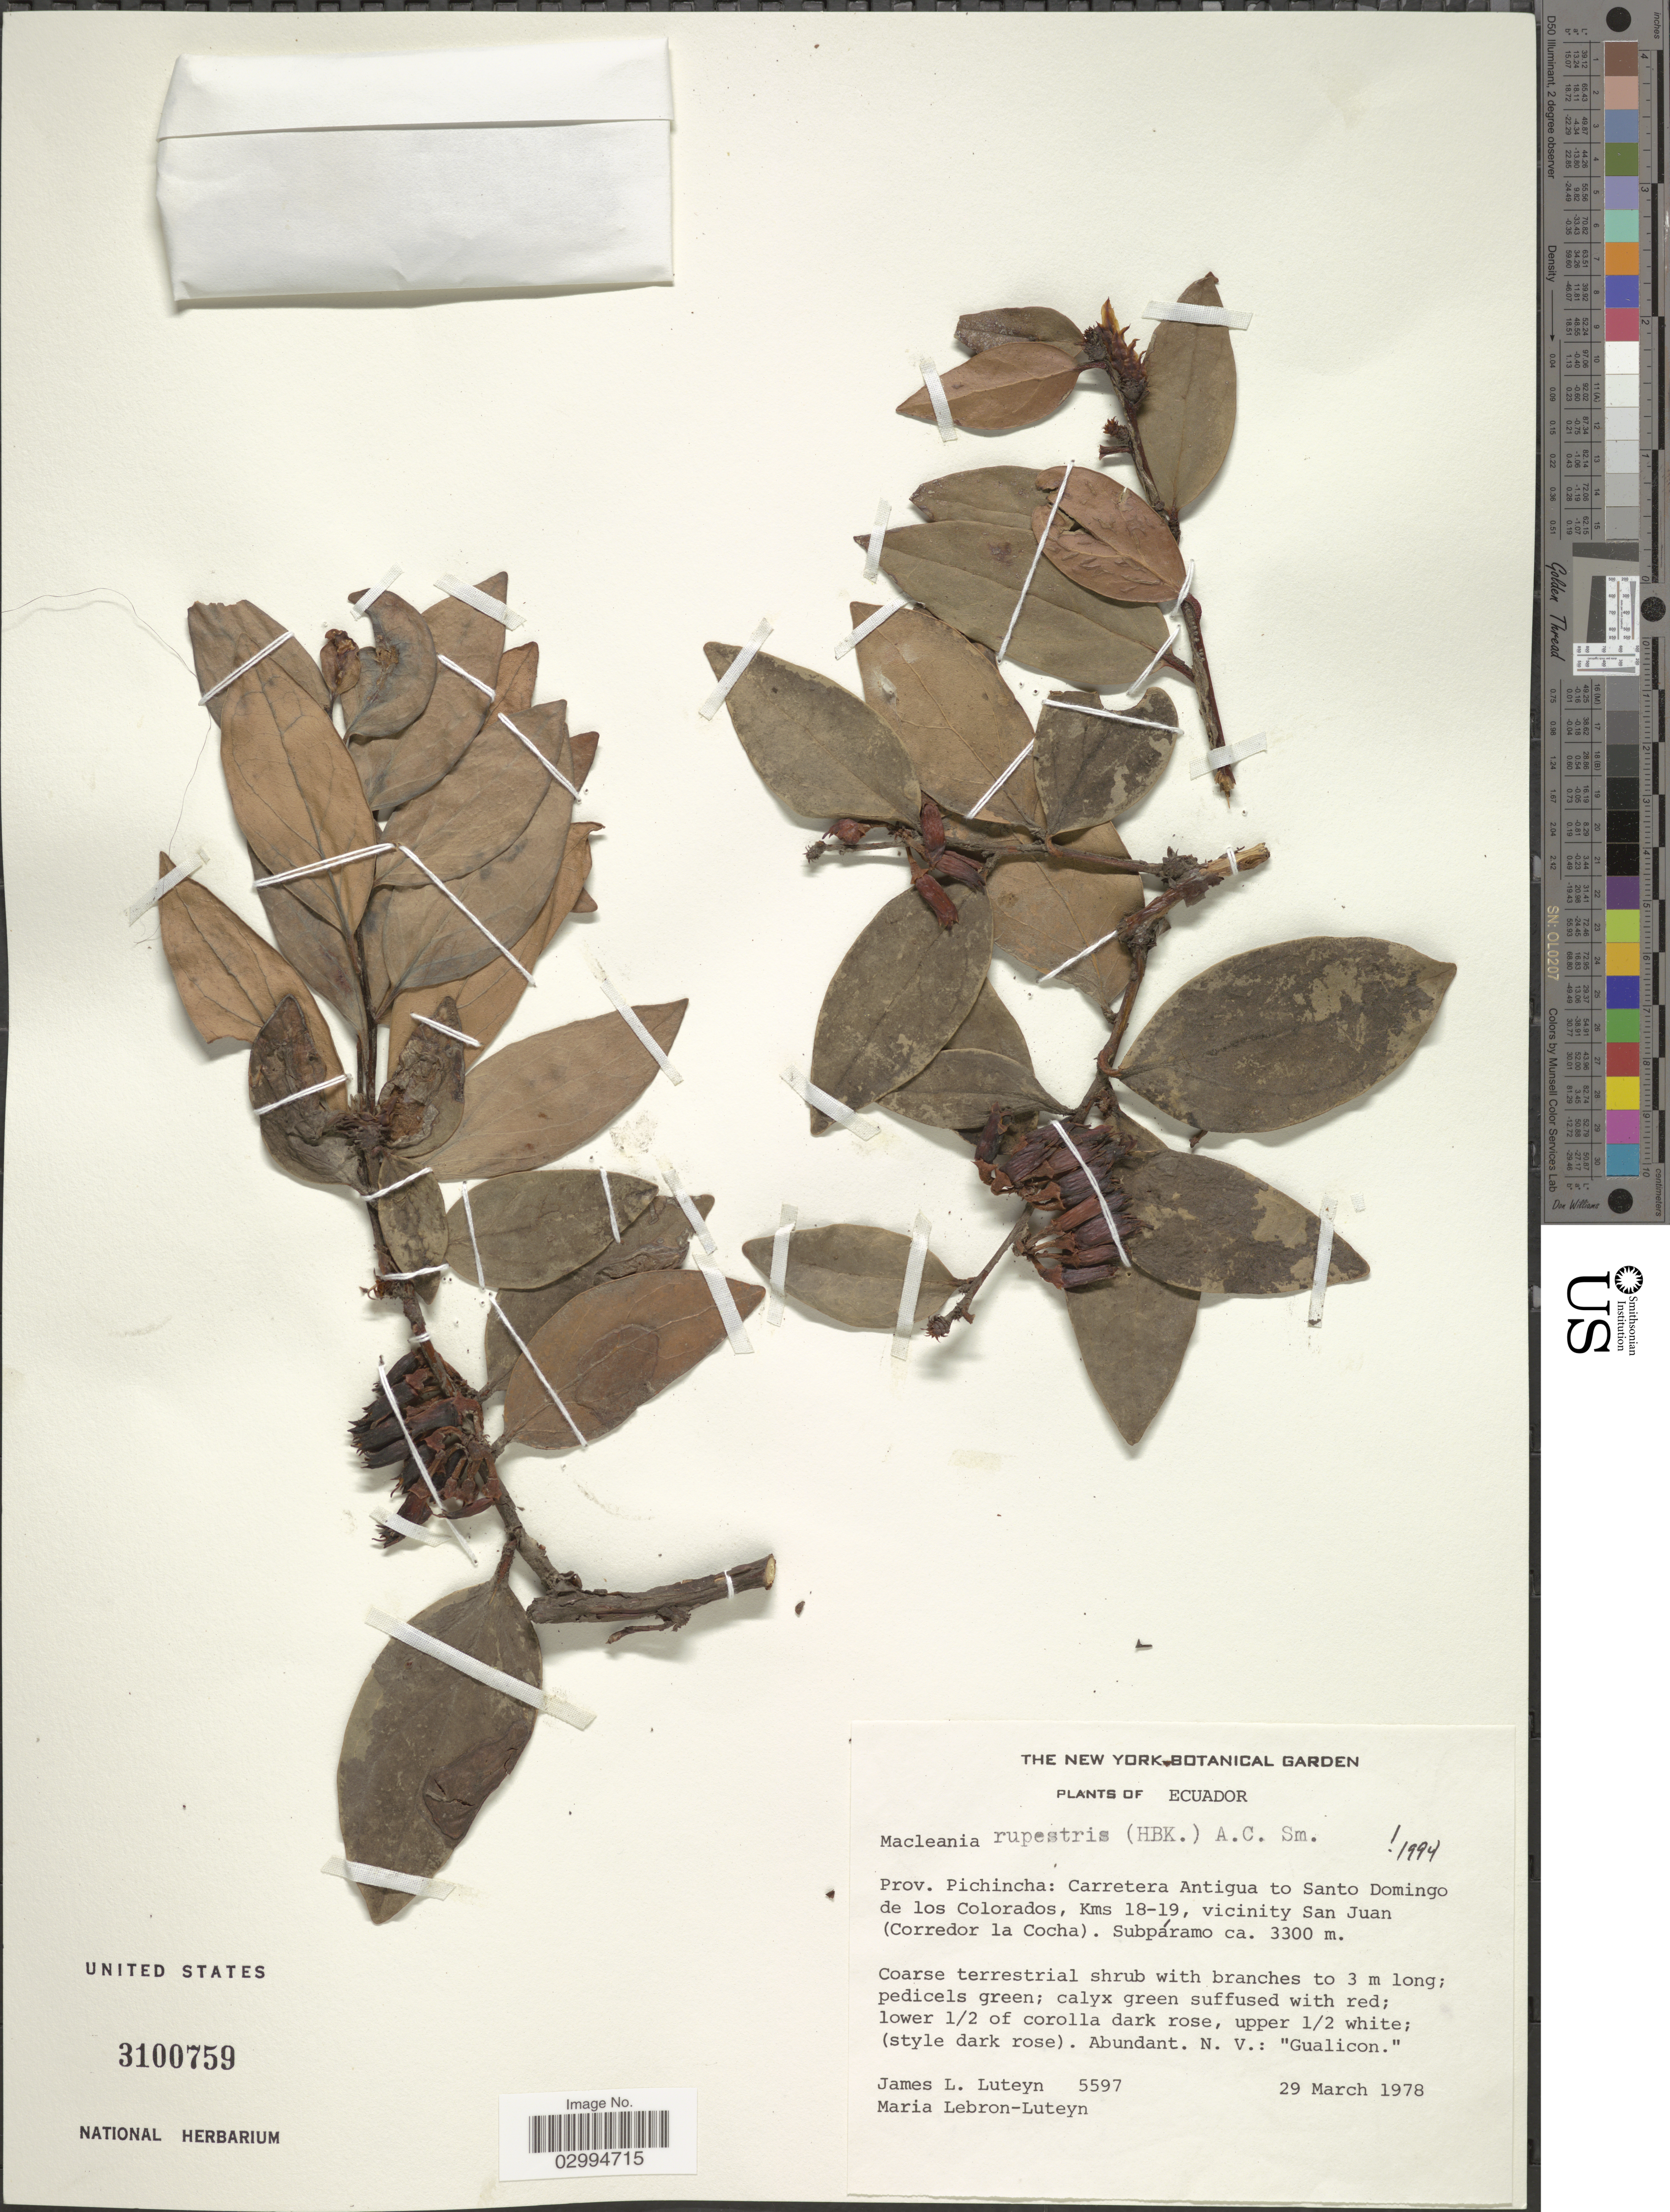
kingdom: Plantae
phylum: Tracheophyta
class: Magnoliopsida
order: Ericales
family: Ericaceae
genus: Macleania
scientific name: Macleania rupestris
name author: (Kunth) A.C. Sm.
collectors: J. L. Luteyn & M. L. Lebrón-Luteyn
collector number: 5597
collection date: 1978-03-29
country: Ecuador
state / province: Pichincha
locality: Carretera Antigua to Santo Domingo de los Colorados, Kms 18-19, vicinity San Juan (Corredor la Cocha).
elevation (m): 3300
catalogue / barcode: US 3100759